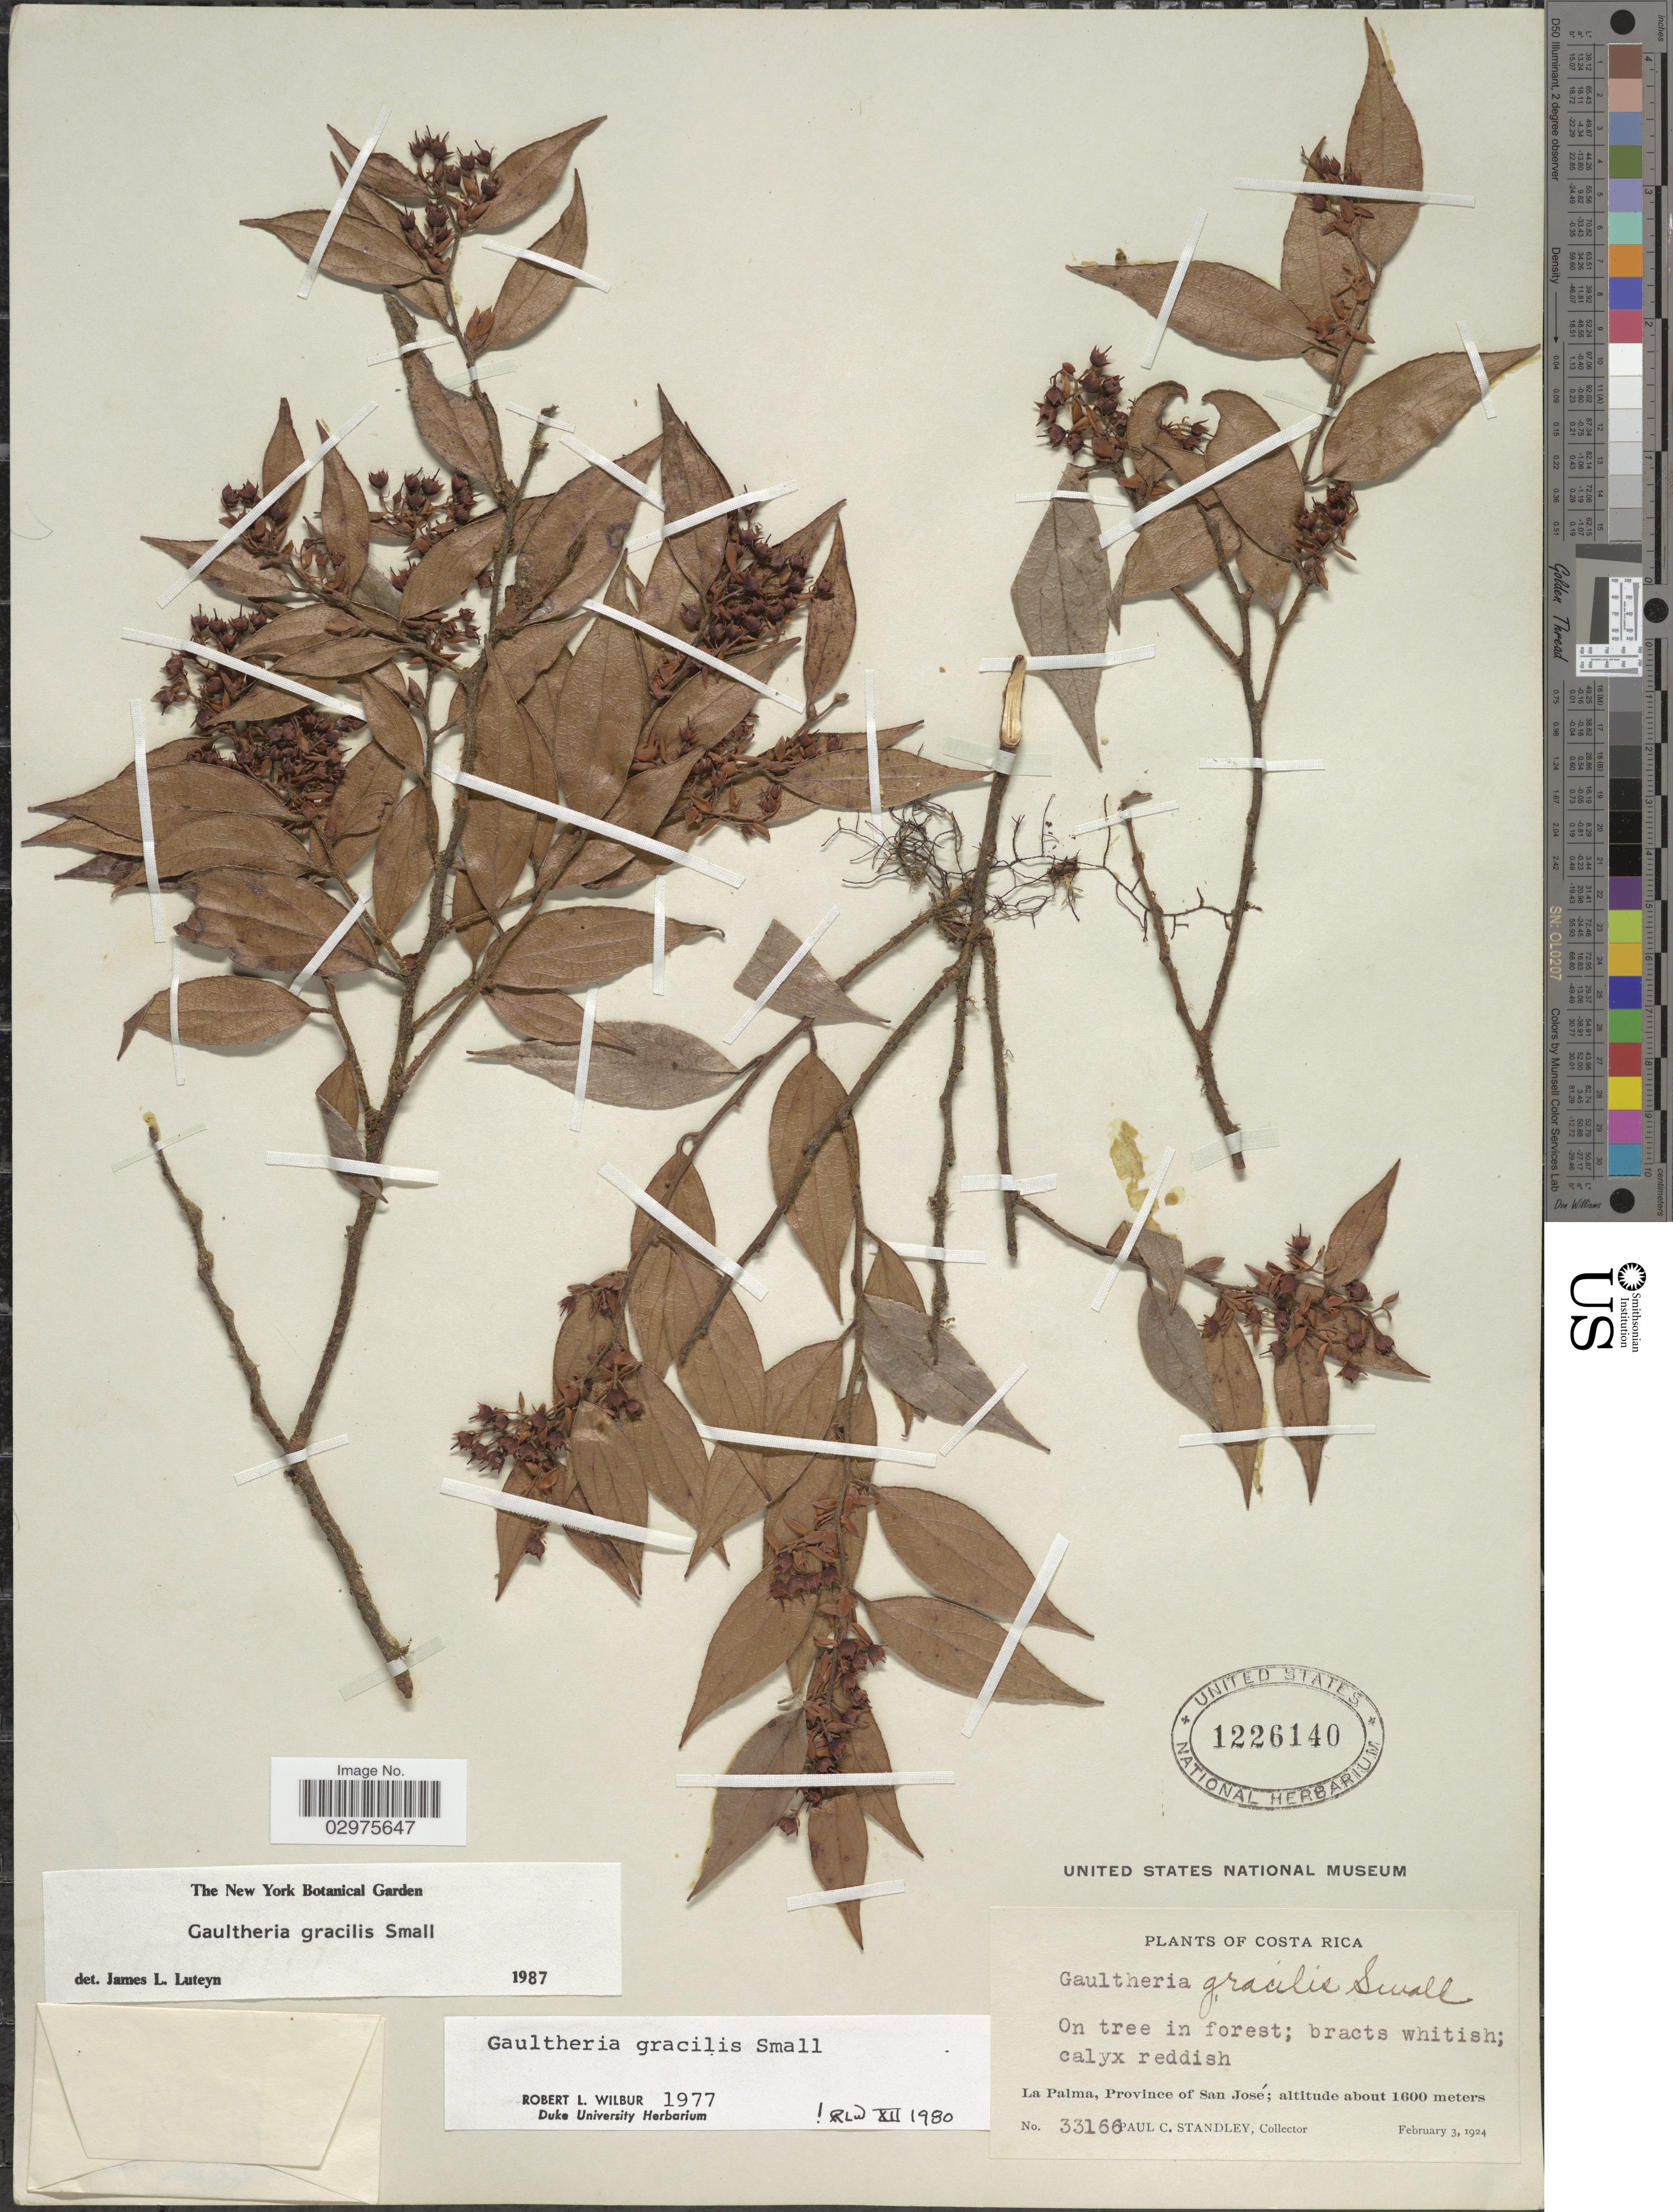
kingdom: Plantae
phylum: Tracheophyta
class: Magnoliopsida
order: Ericales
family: Ericaceae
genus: Gaultheria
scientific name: Gaultheria gracilis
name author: Small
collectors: P. C. Standley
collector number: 33166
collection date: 1924-02-03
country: Costa Rica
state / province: San José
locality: La Palma.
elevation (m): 1600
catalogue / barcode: US 1226140